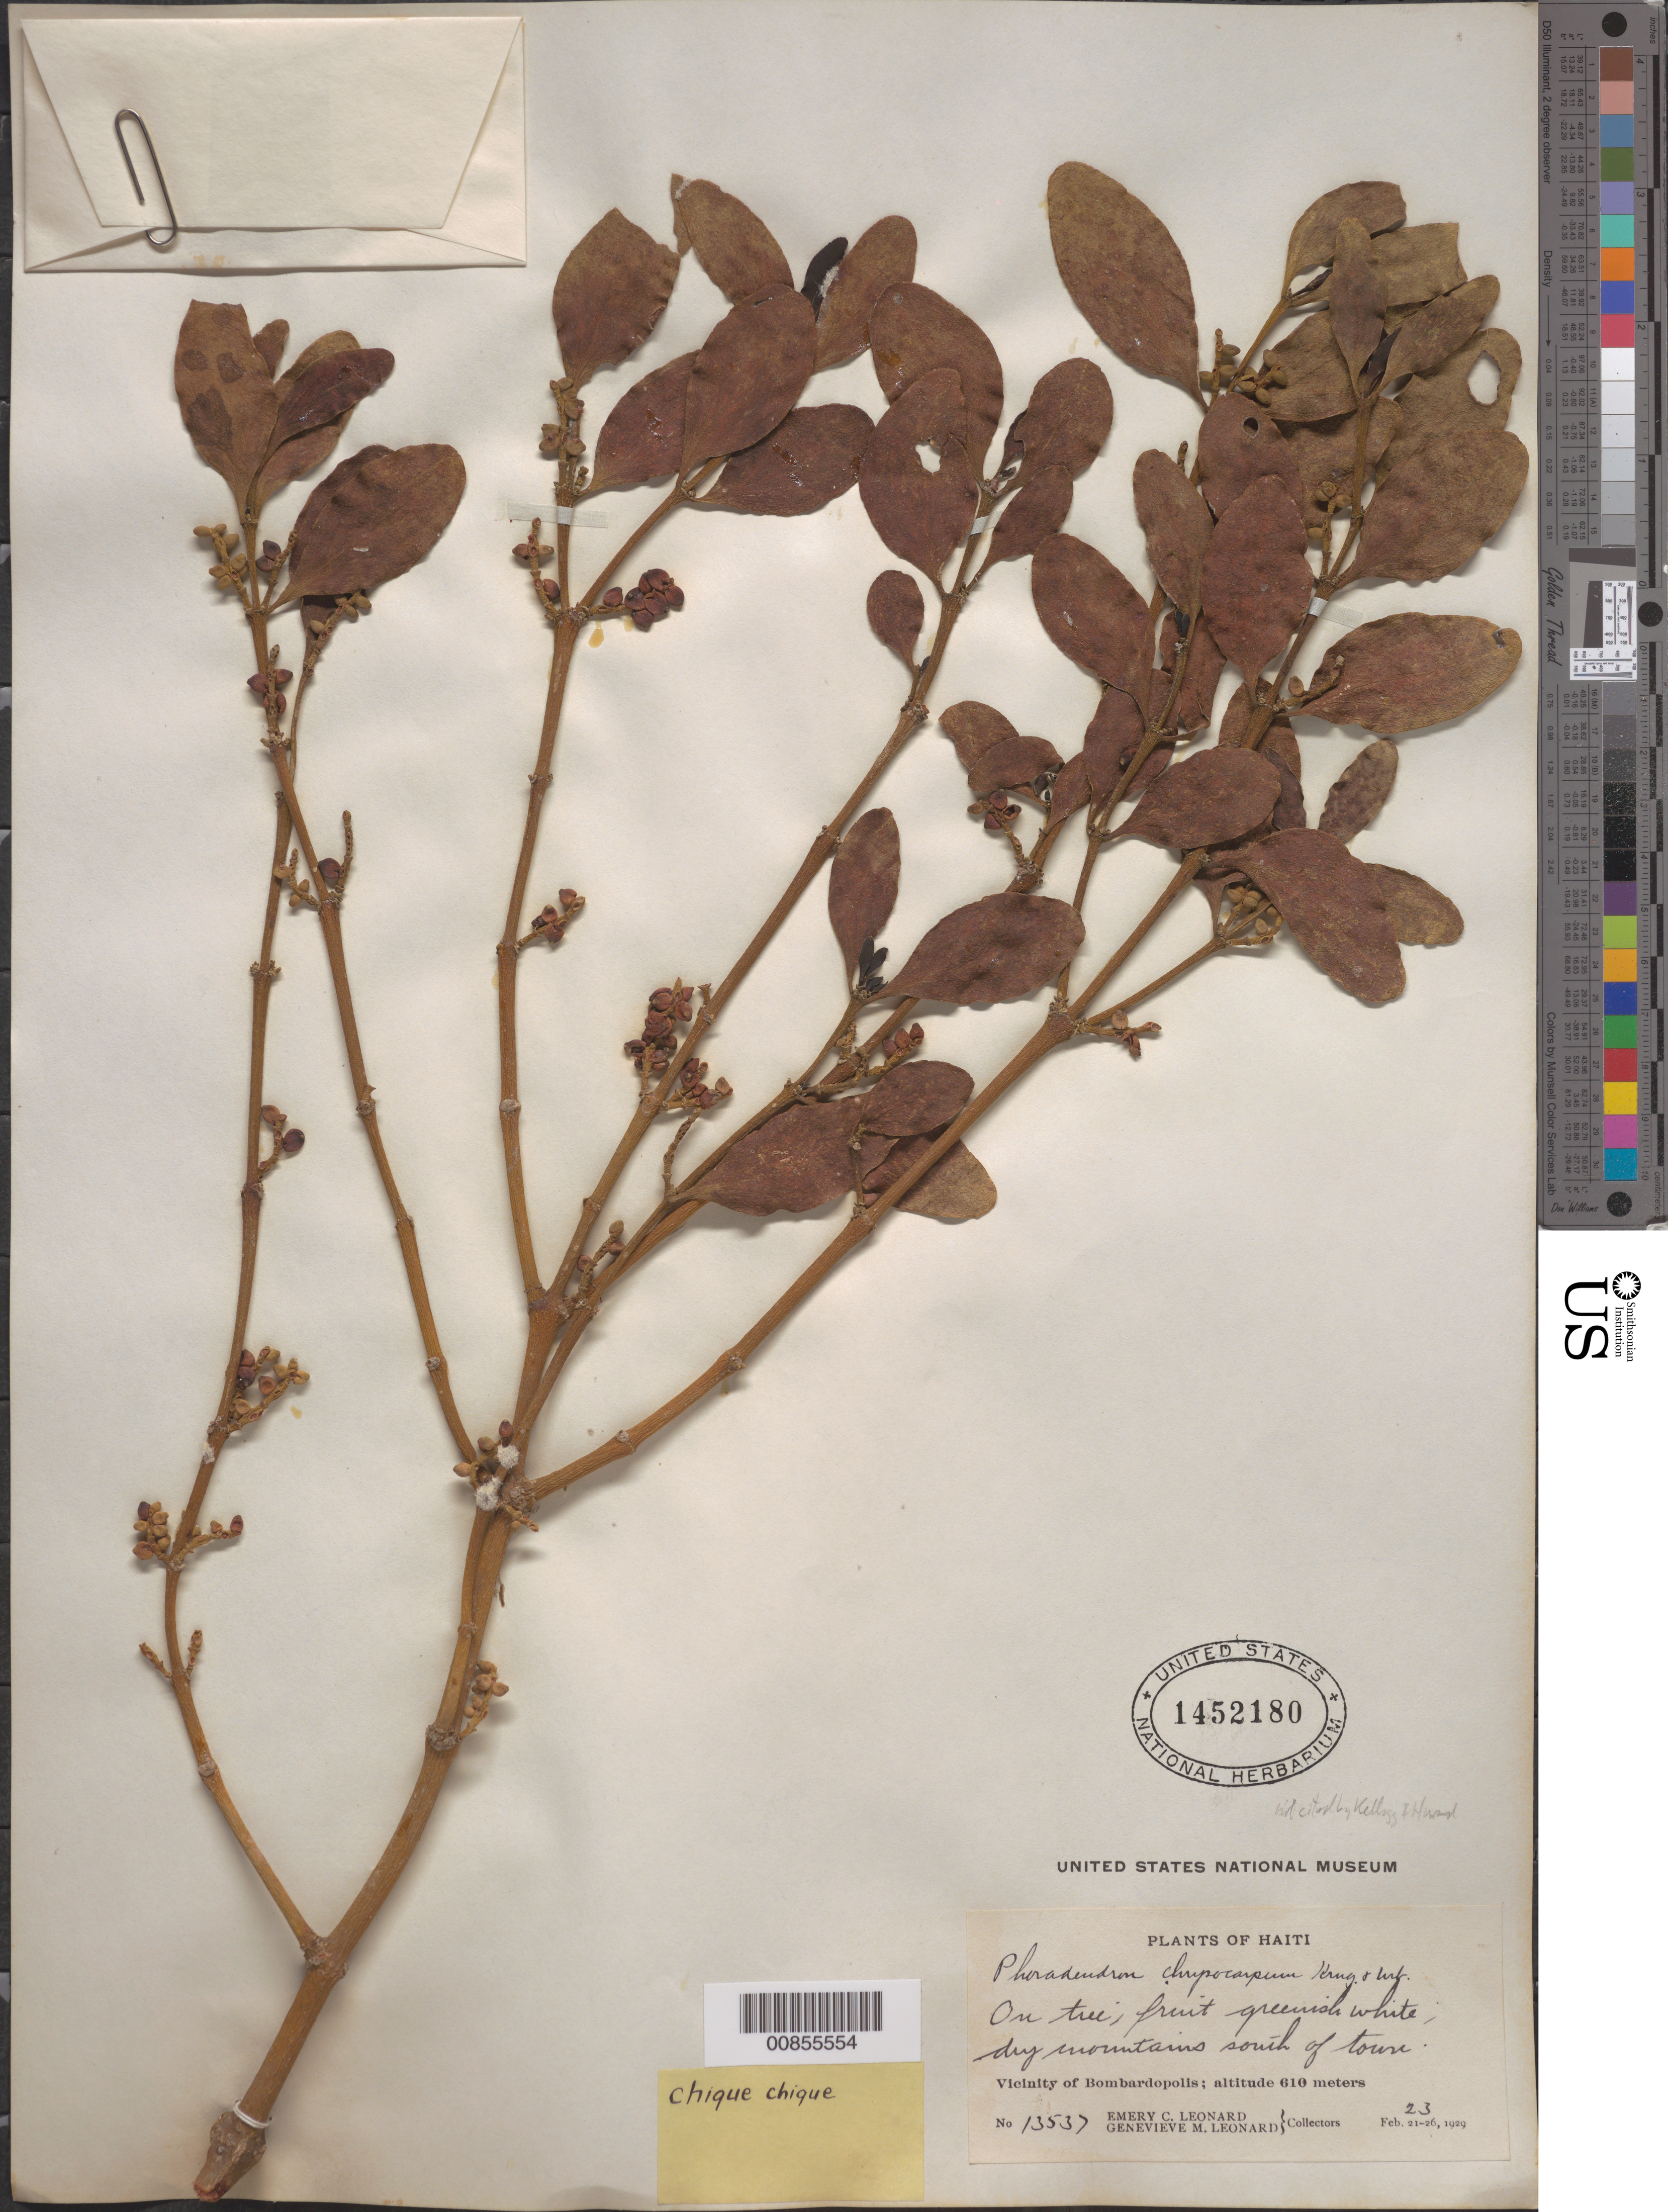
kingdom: Plantae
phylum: Tracheophyta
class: Magnoliopsida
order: Santalales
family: Viscaceae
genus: Phoradendron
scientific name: Phoradendron anceps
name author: (Spreng.) M. Gómez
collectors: E. C. Leonard & G. M. Leonard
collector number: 13537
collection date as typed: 23 Feb 1929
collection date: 1929-02-23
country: Haiti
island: Hispaniola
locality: Vicinity of Bombardopolis. South of town.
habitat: On tree. Dry mountain.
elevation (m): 610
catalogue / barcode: US 1452180